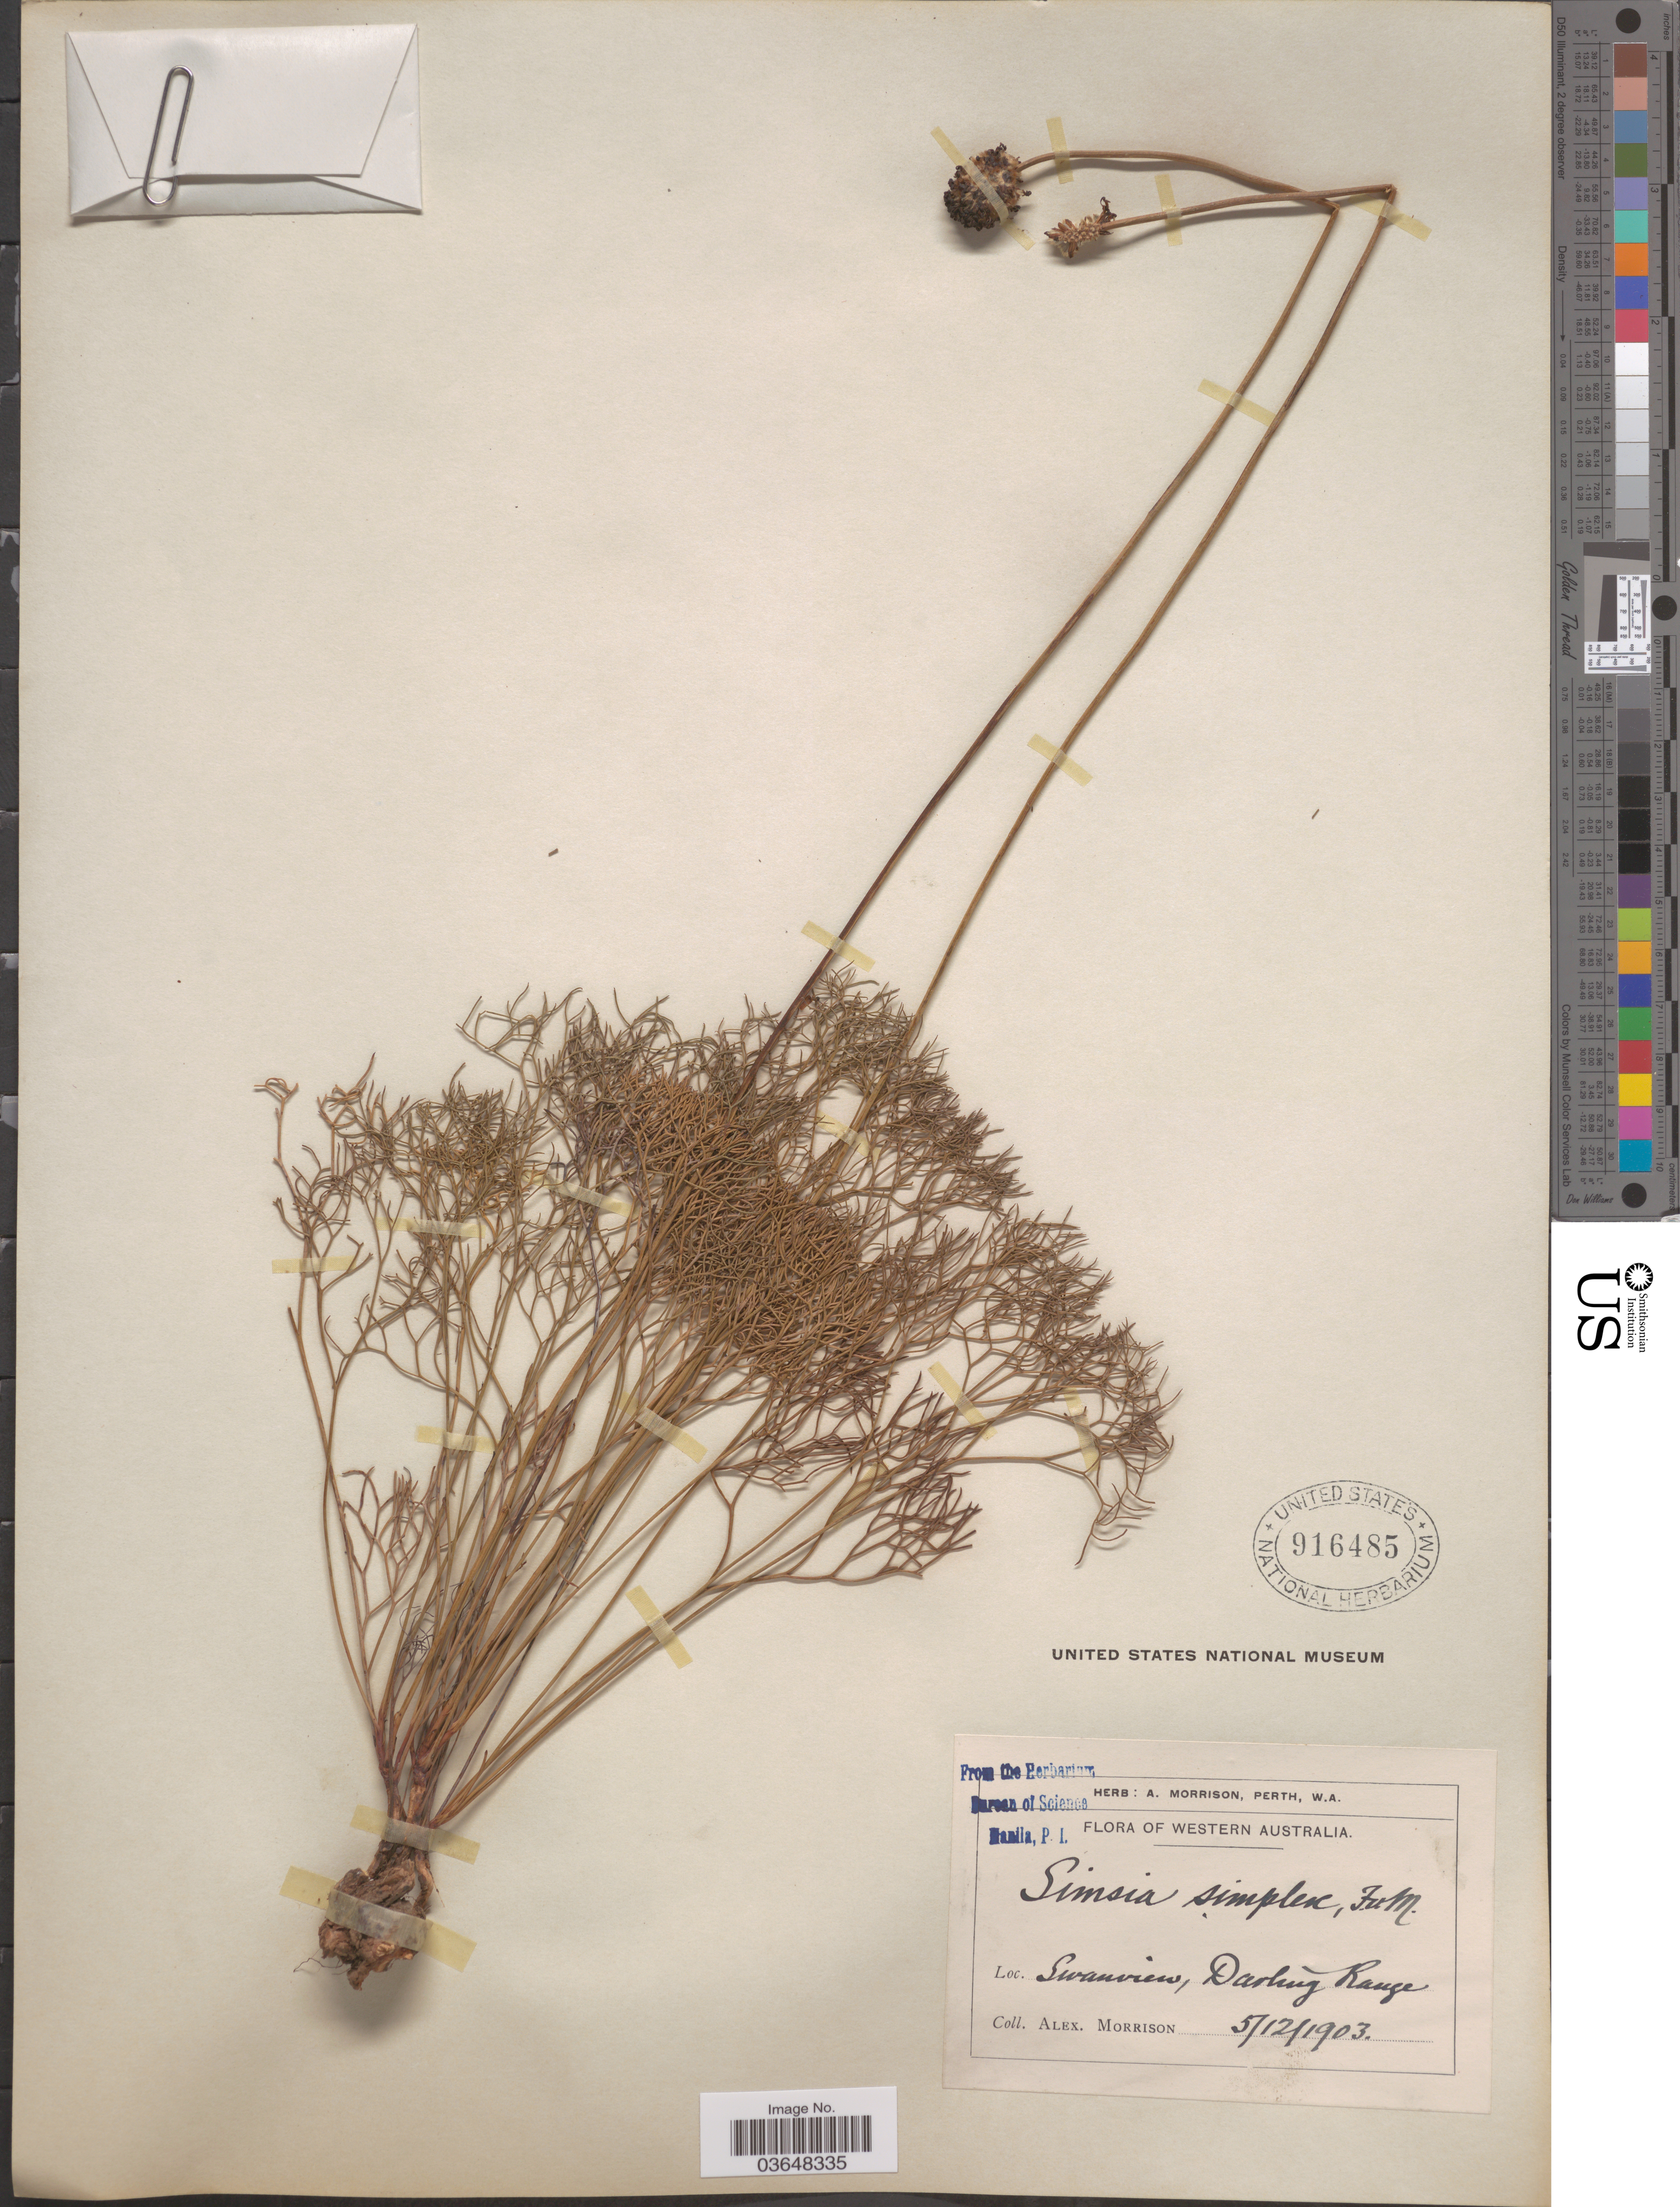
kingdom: Plantae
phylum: Tracheophyta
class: Magnoliopsida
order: Proteales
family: Proteaceae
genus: Stirlingia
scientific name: Stirlingia simplex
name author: Lindl.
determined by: Strong, Mark T., (BOT), Smithsonian Institution - National Museum of Natural History (UNITED STATES)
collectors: A. Morrison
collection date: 1903-12-05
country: Australia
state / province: Western Australia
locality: Swanview, Darling Range.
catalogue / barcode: US 916485